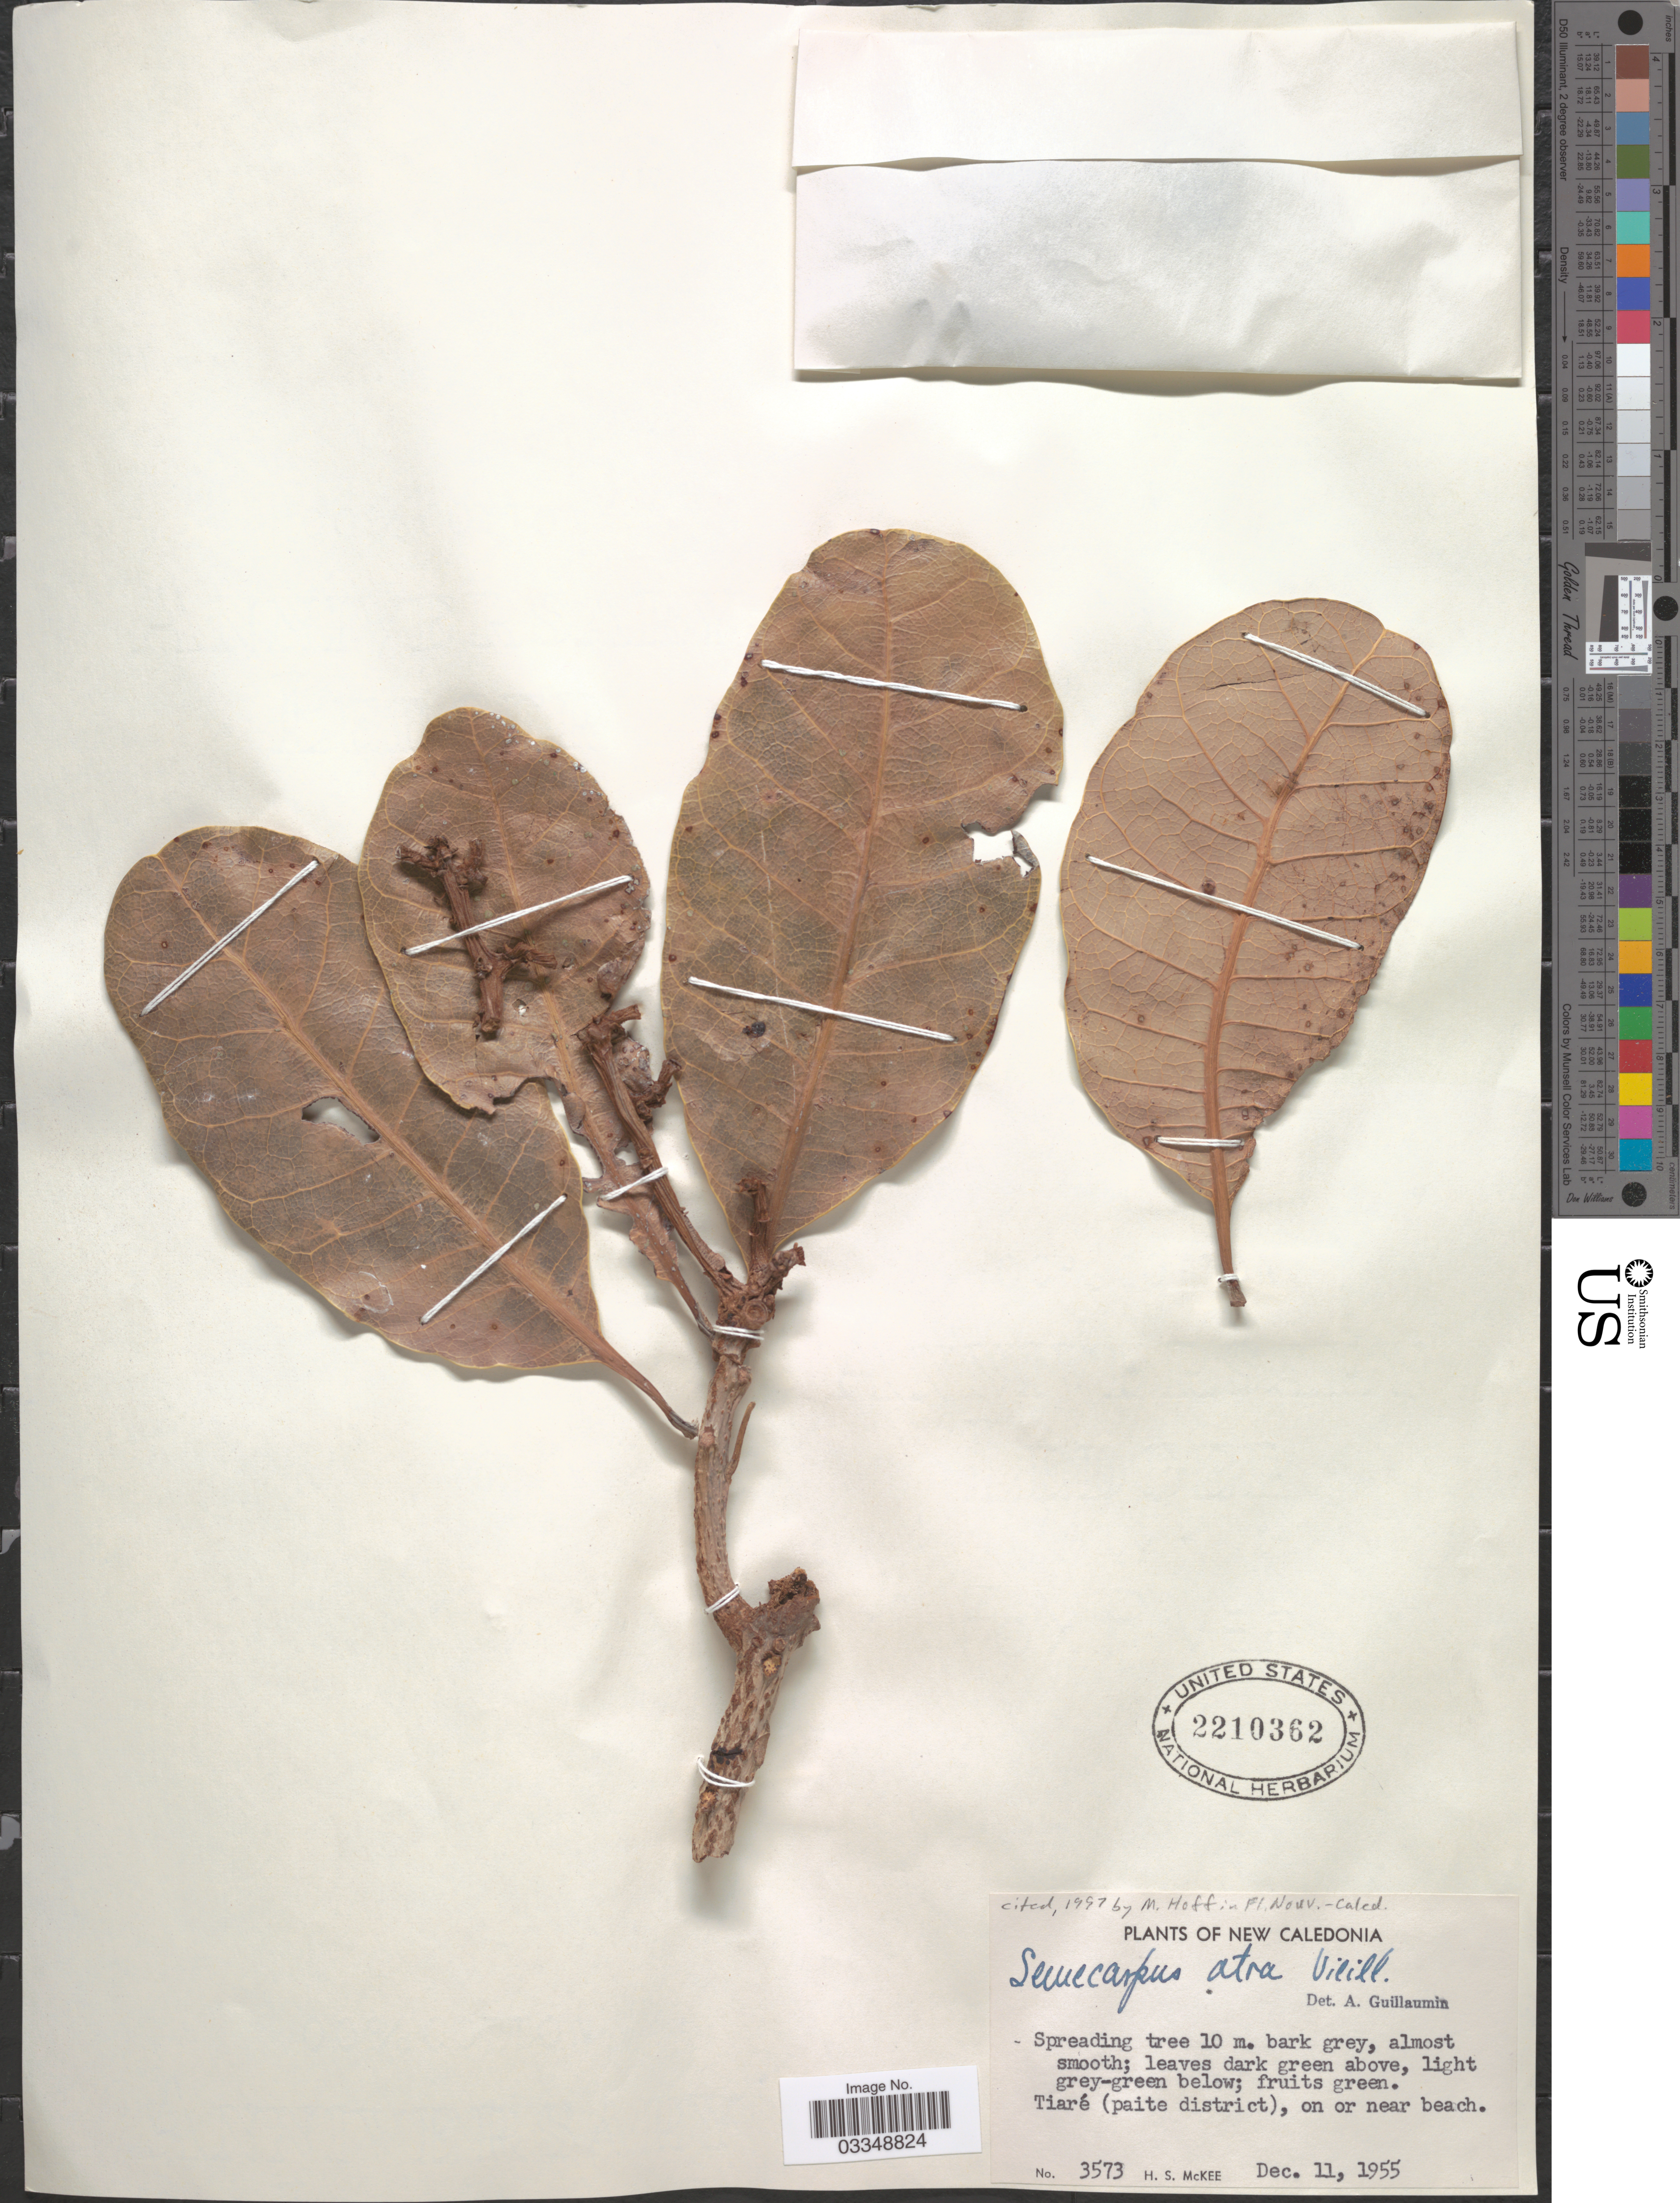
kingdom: Plantae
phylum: Tracheophyta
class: Magnoliopsida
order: Sapindales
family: Anacardiaceae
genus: Semecarpus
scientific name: Semecarpus ater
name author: (G. Forst.) Vieill.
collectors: H. S. McKee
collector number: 3573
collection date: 1955-12-11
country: New Caledonia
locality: New Caledonia. Tiaré (paite district), on or near beach.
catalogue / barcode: US 2210362